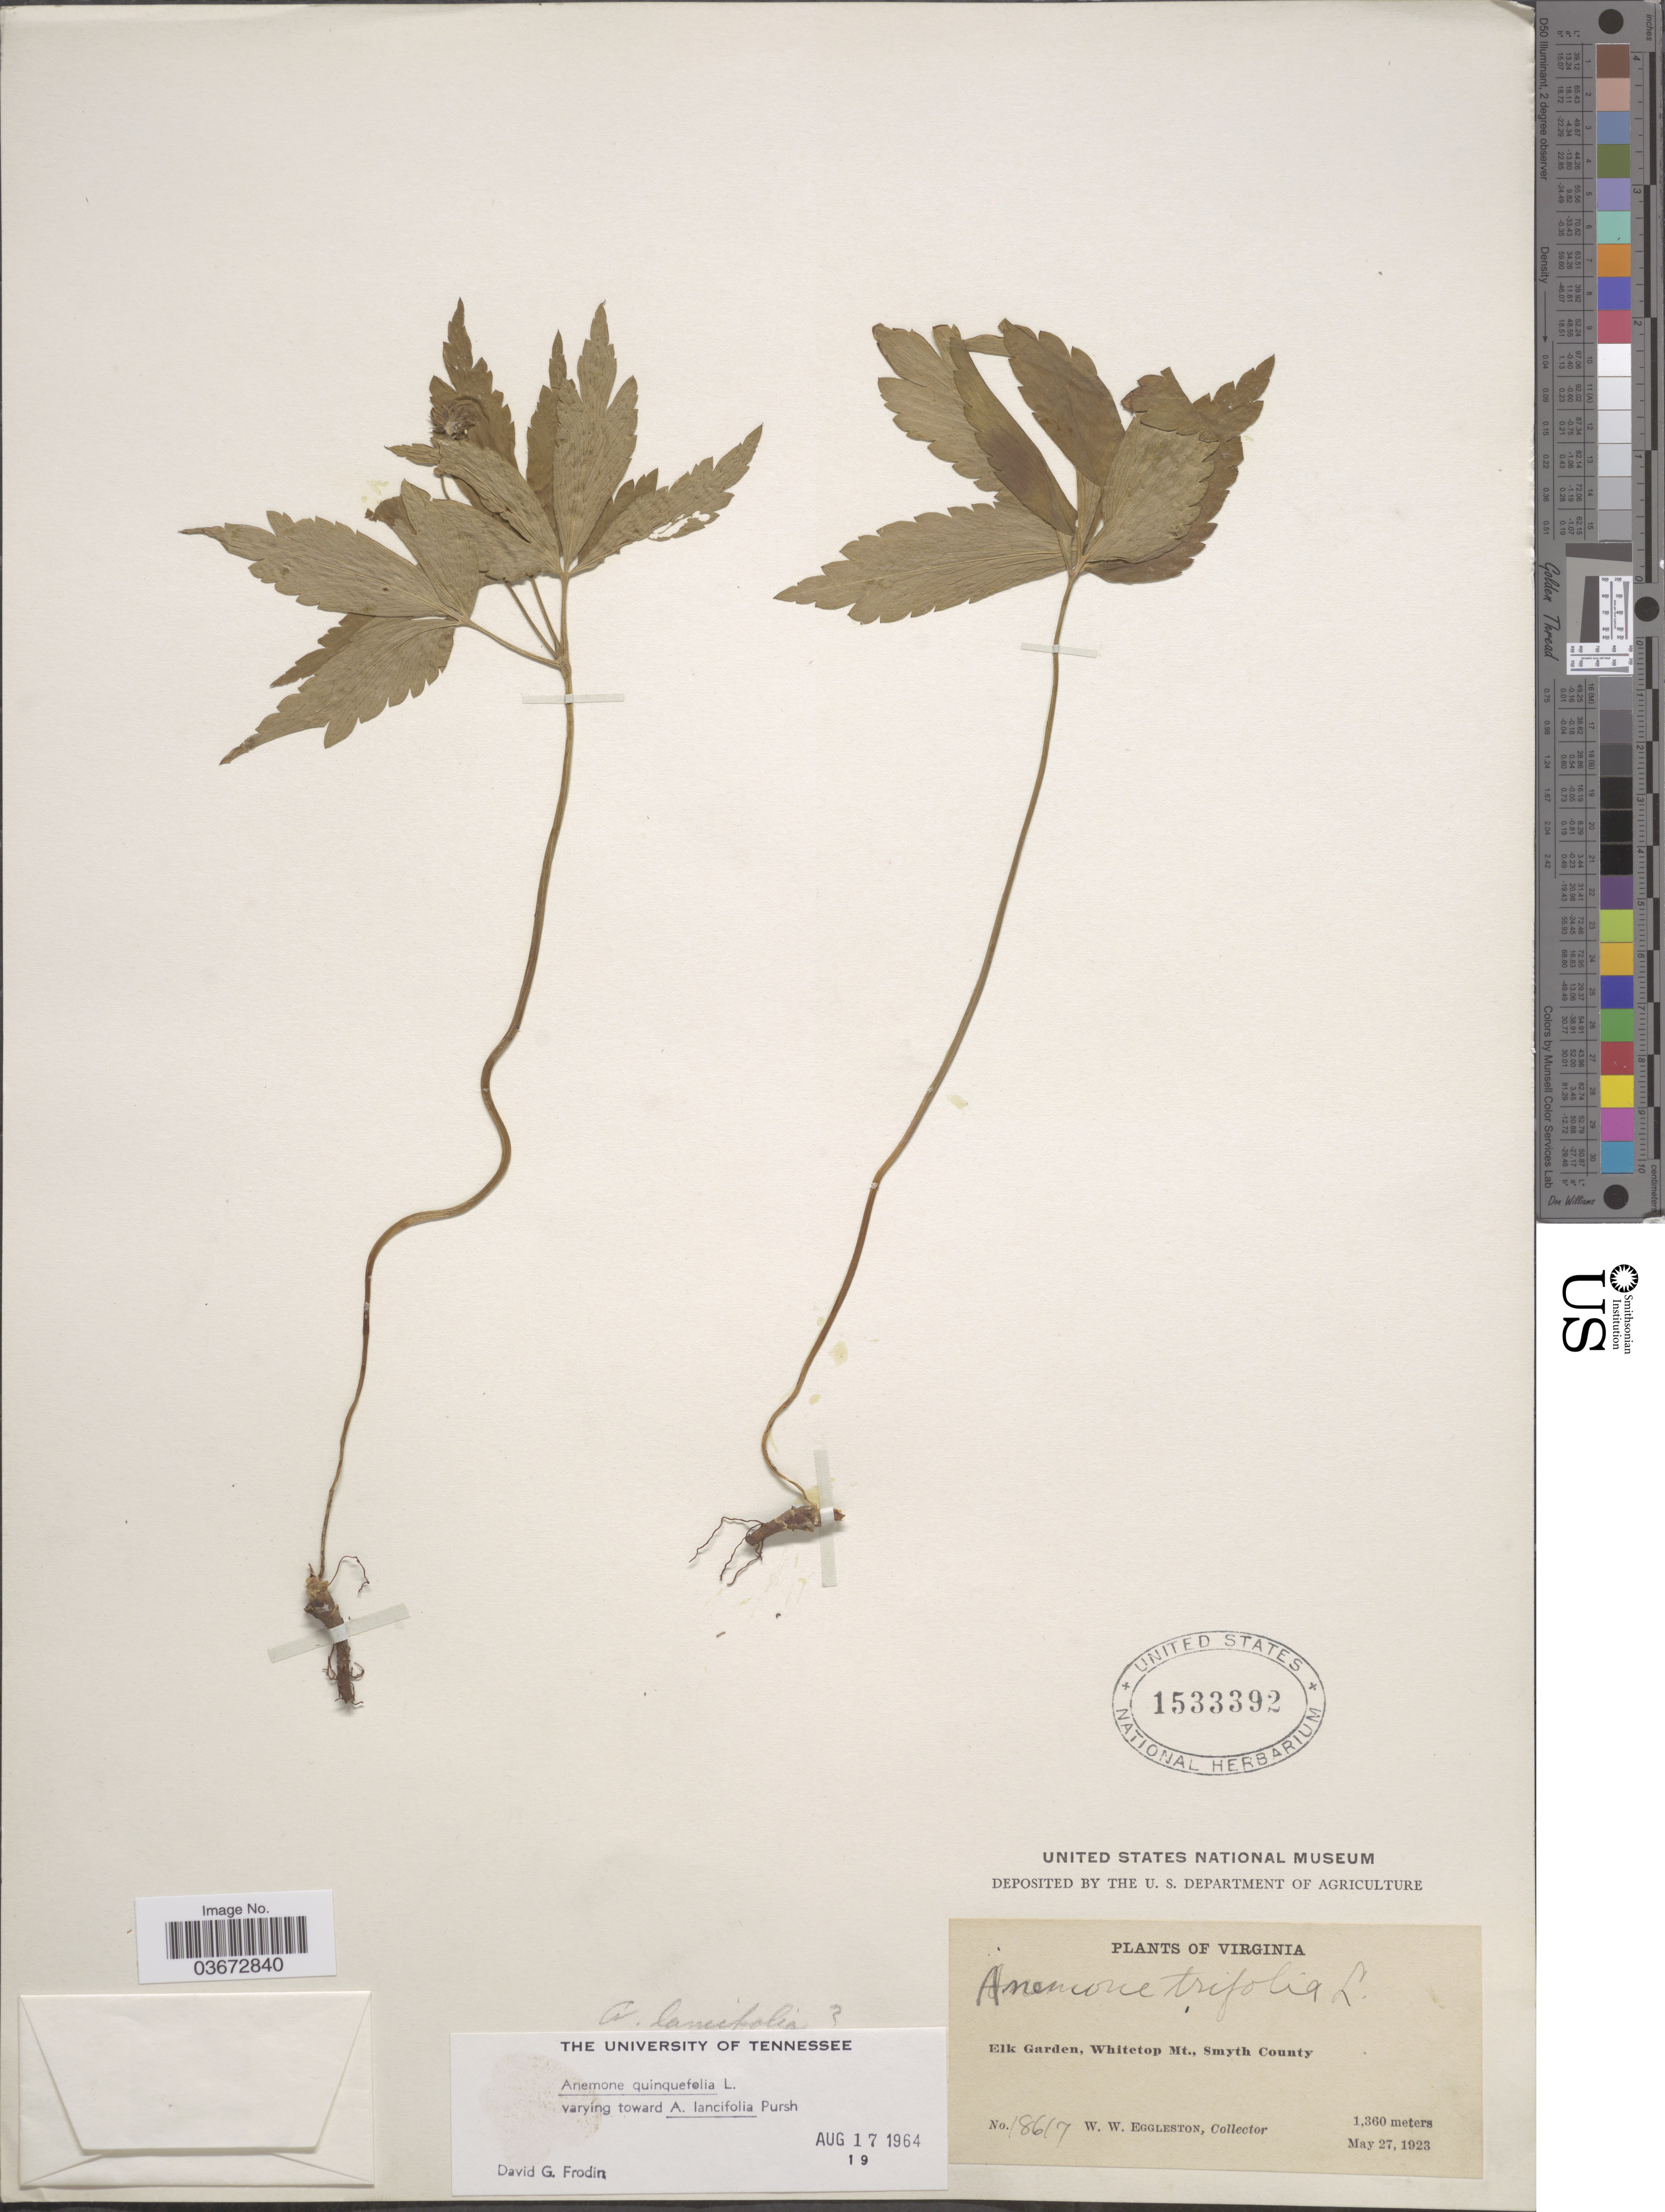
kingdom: Plantae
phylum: Tracheophyta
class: Magnoliopsida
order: Ranunculales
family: Ranunculaceae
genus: Anemone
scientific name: Anemone quinquefolia var. lancifolia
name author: (Pursh) Fosberg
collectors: W. W. Eggleston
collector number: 18617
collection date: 1923-05-27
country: United States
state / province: Virginia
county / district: Smyth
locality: Elk Garden, Whitetop Mt., Smyth County.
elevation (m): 1360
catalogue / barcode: US 1533392